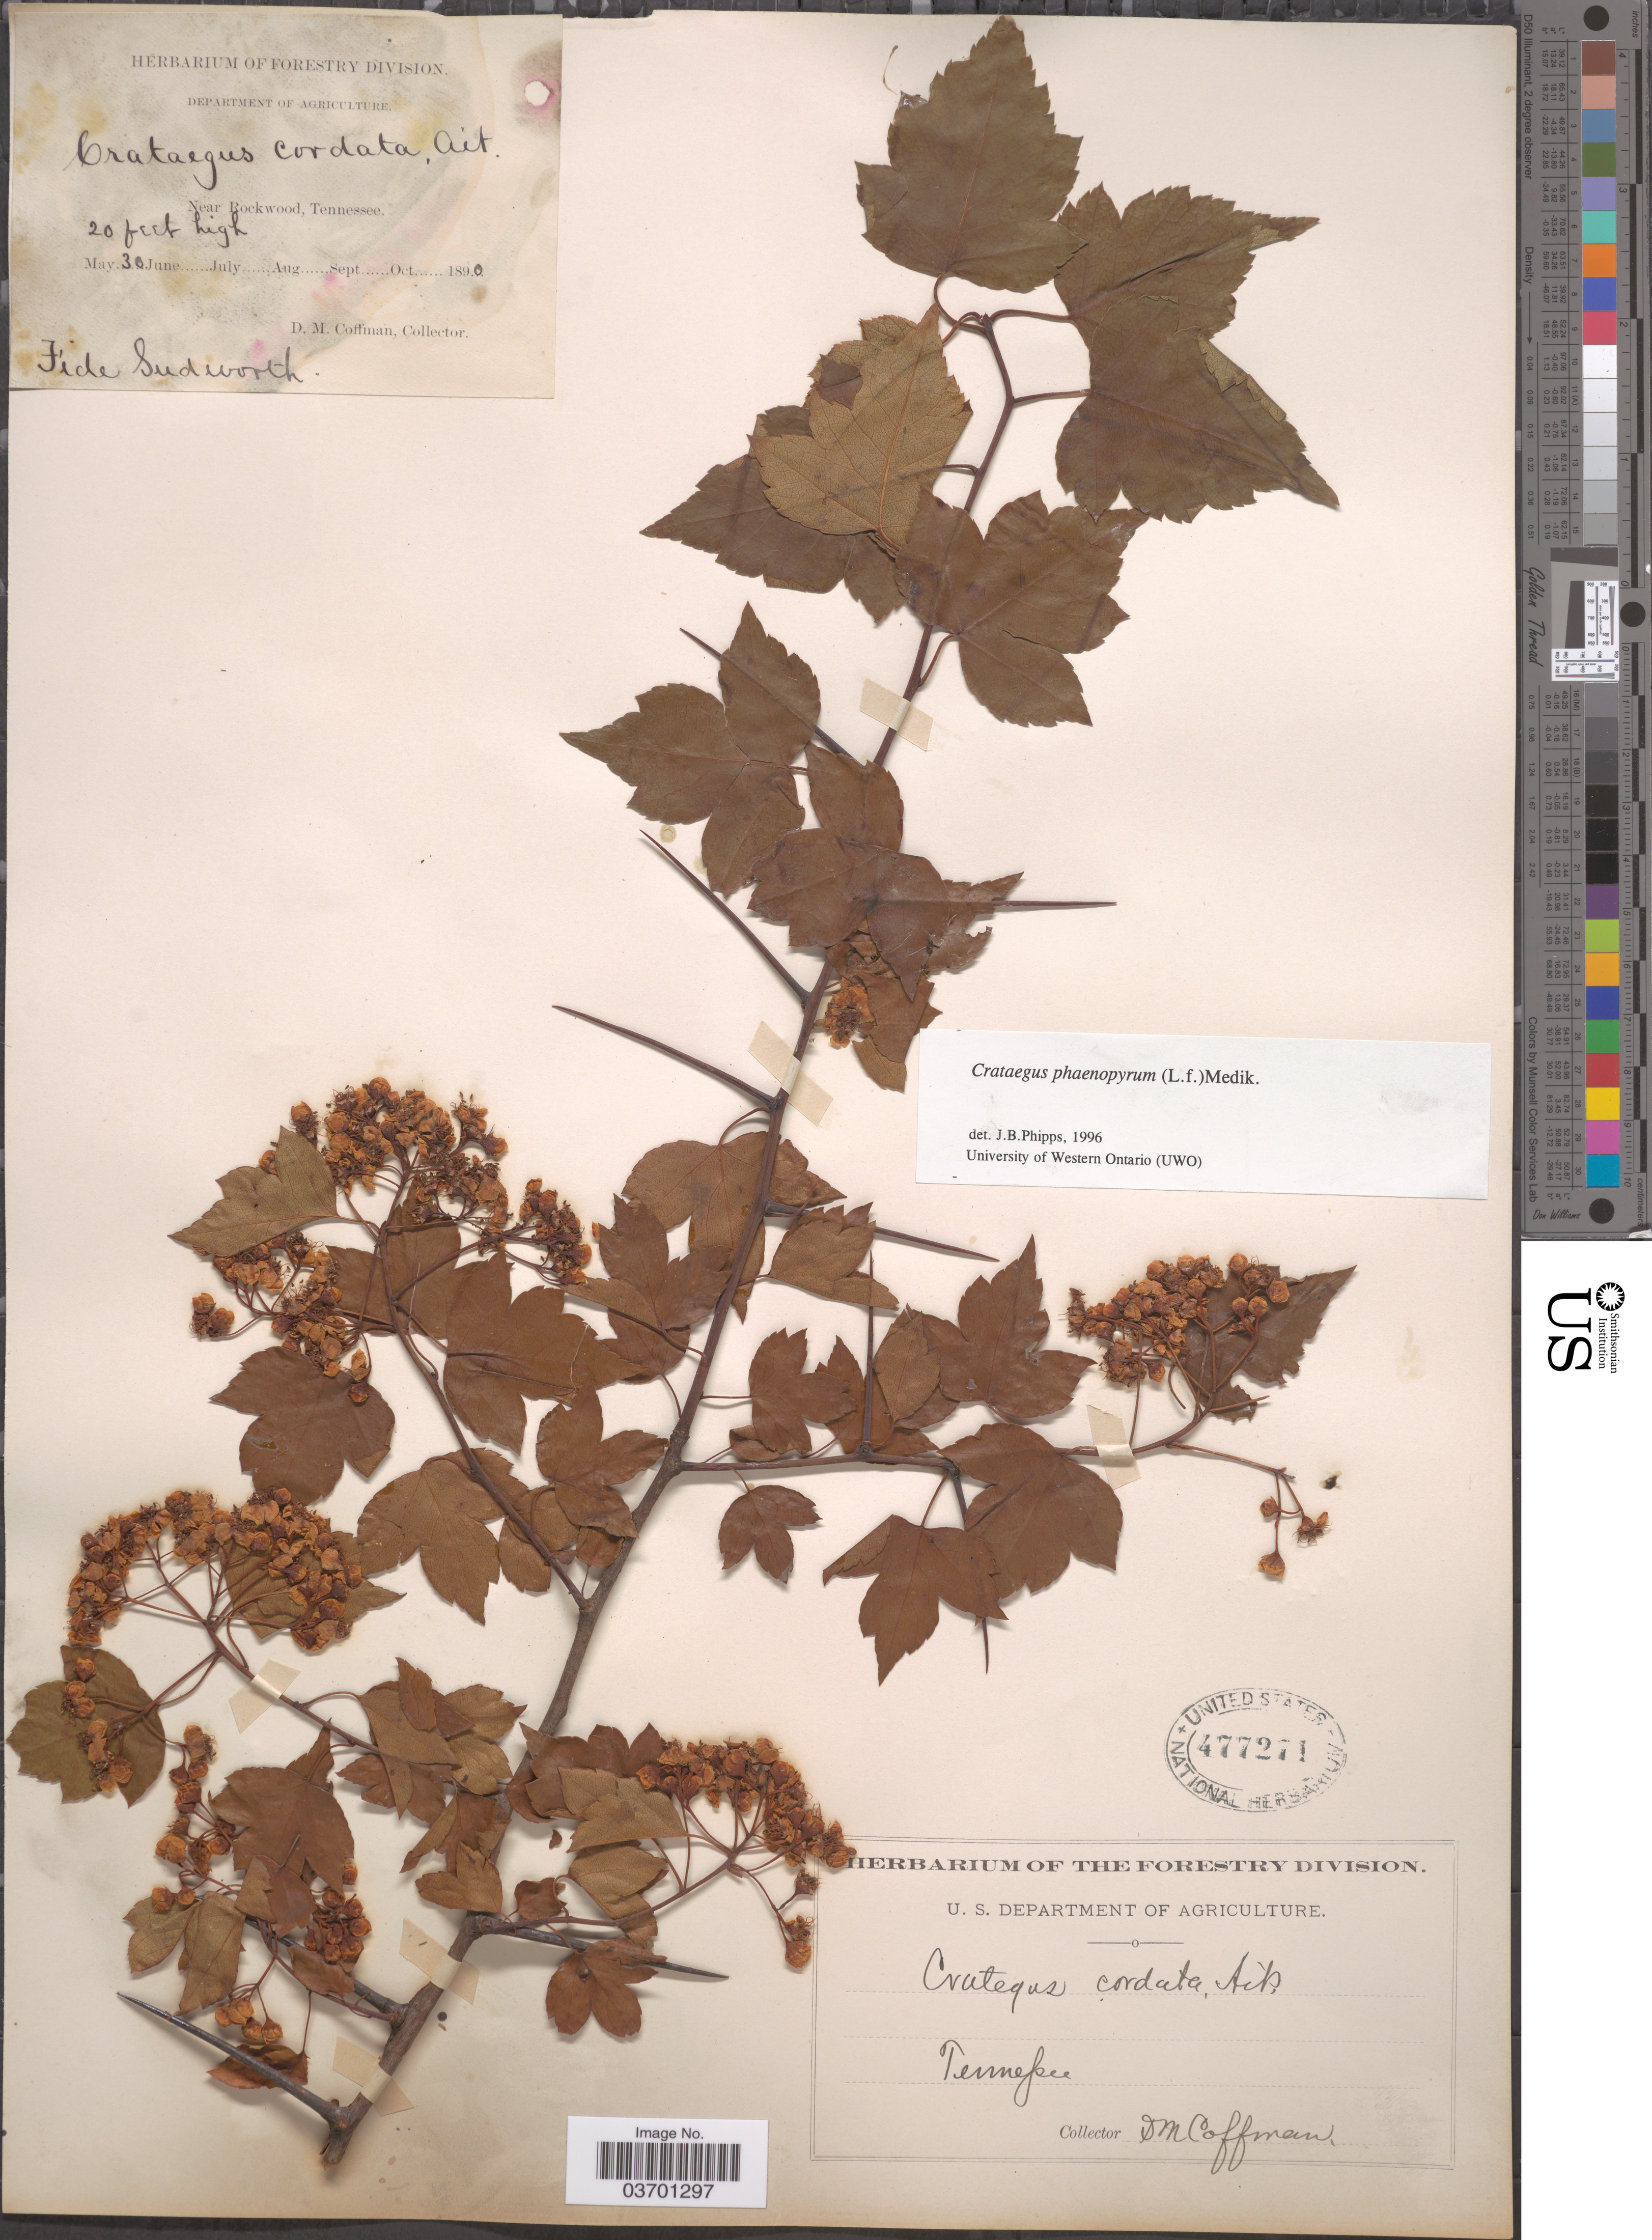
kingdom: Plantae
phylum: Tracheophyta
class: Magnoliopsida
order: Rosales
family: Rosaceae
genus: Crataegus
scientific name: Crataegus phaenopyrum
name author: (L. f.) Medik.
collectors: D. M. Coffman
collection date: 1890-05-30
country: United States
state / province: Tennessee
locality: Near Rockwood.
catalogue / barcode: US 477271